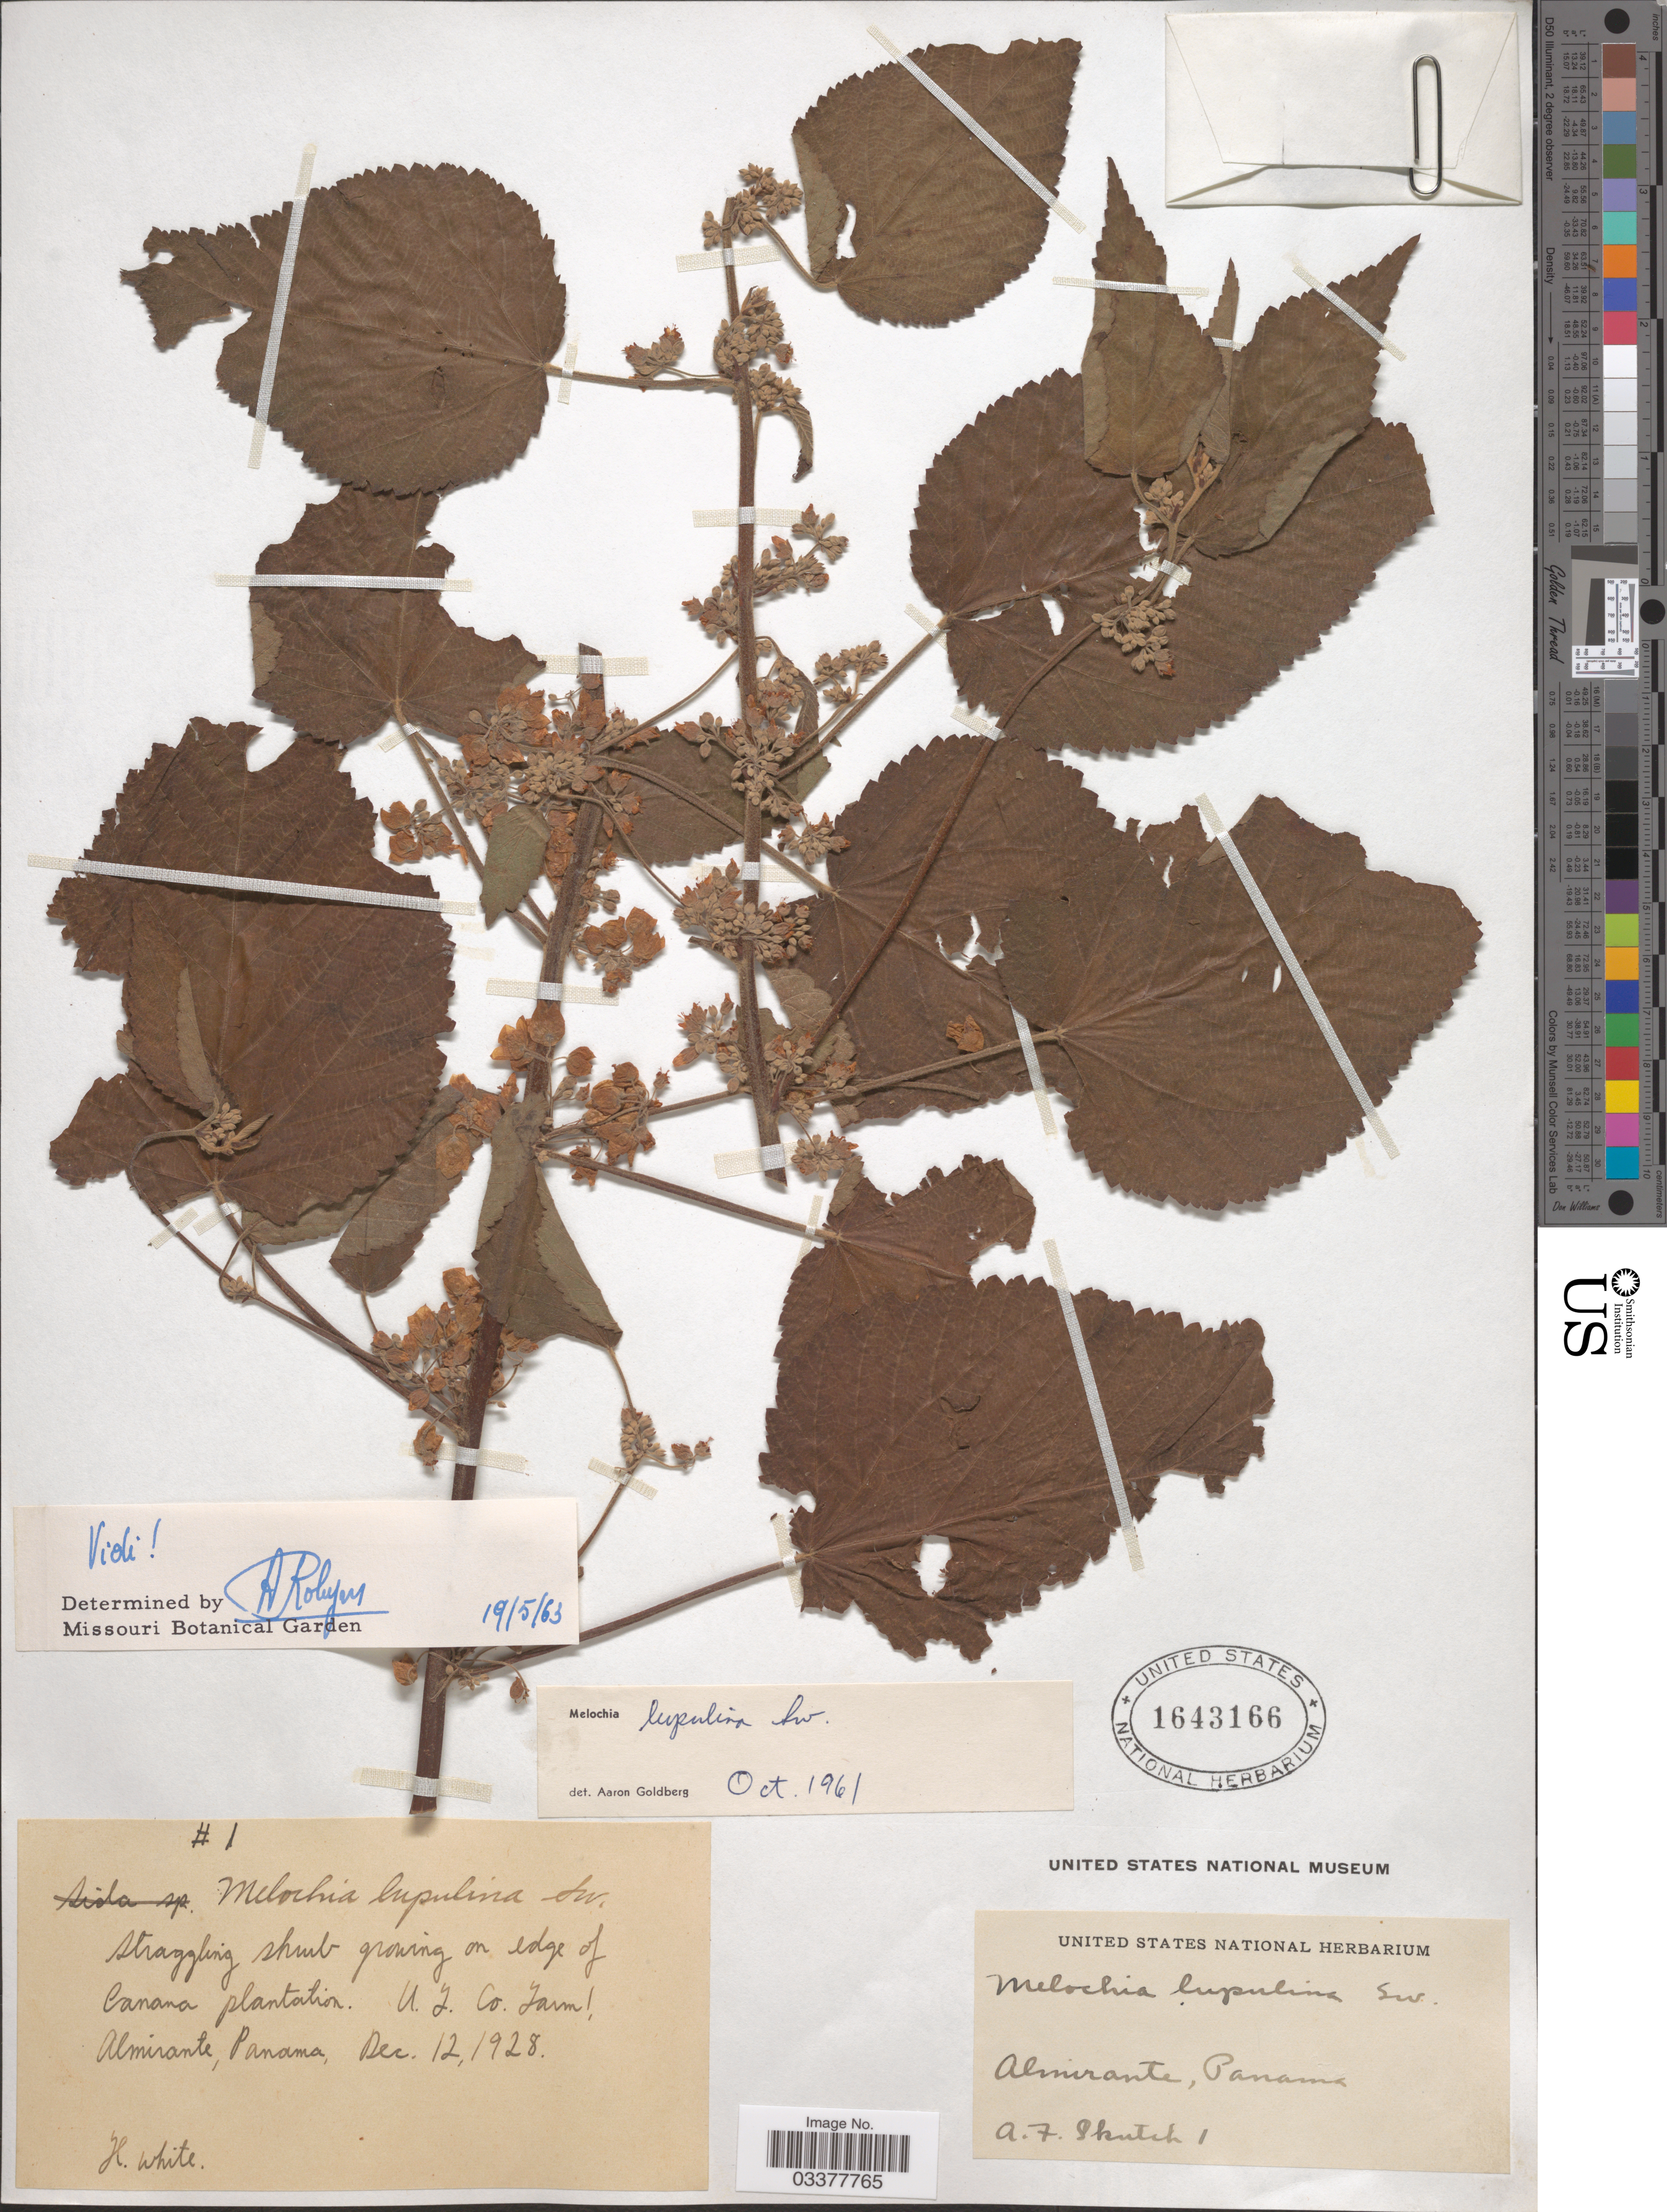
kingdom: Plantae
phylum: Tracheophyta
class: Magnoliopsida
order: Malvales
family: Malvaceae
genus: Melochia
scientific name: Melochia lupulina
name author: Sw.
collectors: A. F. Skutch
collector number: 1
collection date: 1928-12-12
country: Panama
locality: Edge of Canana plantation. U.Y. Co. Farm Almirante.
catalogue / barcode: US 1643166